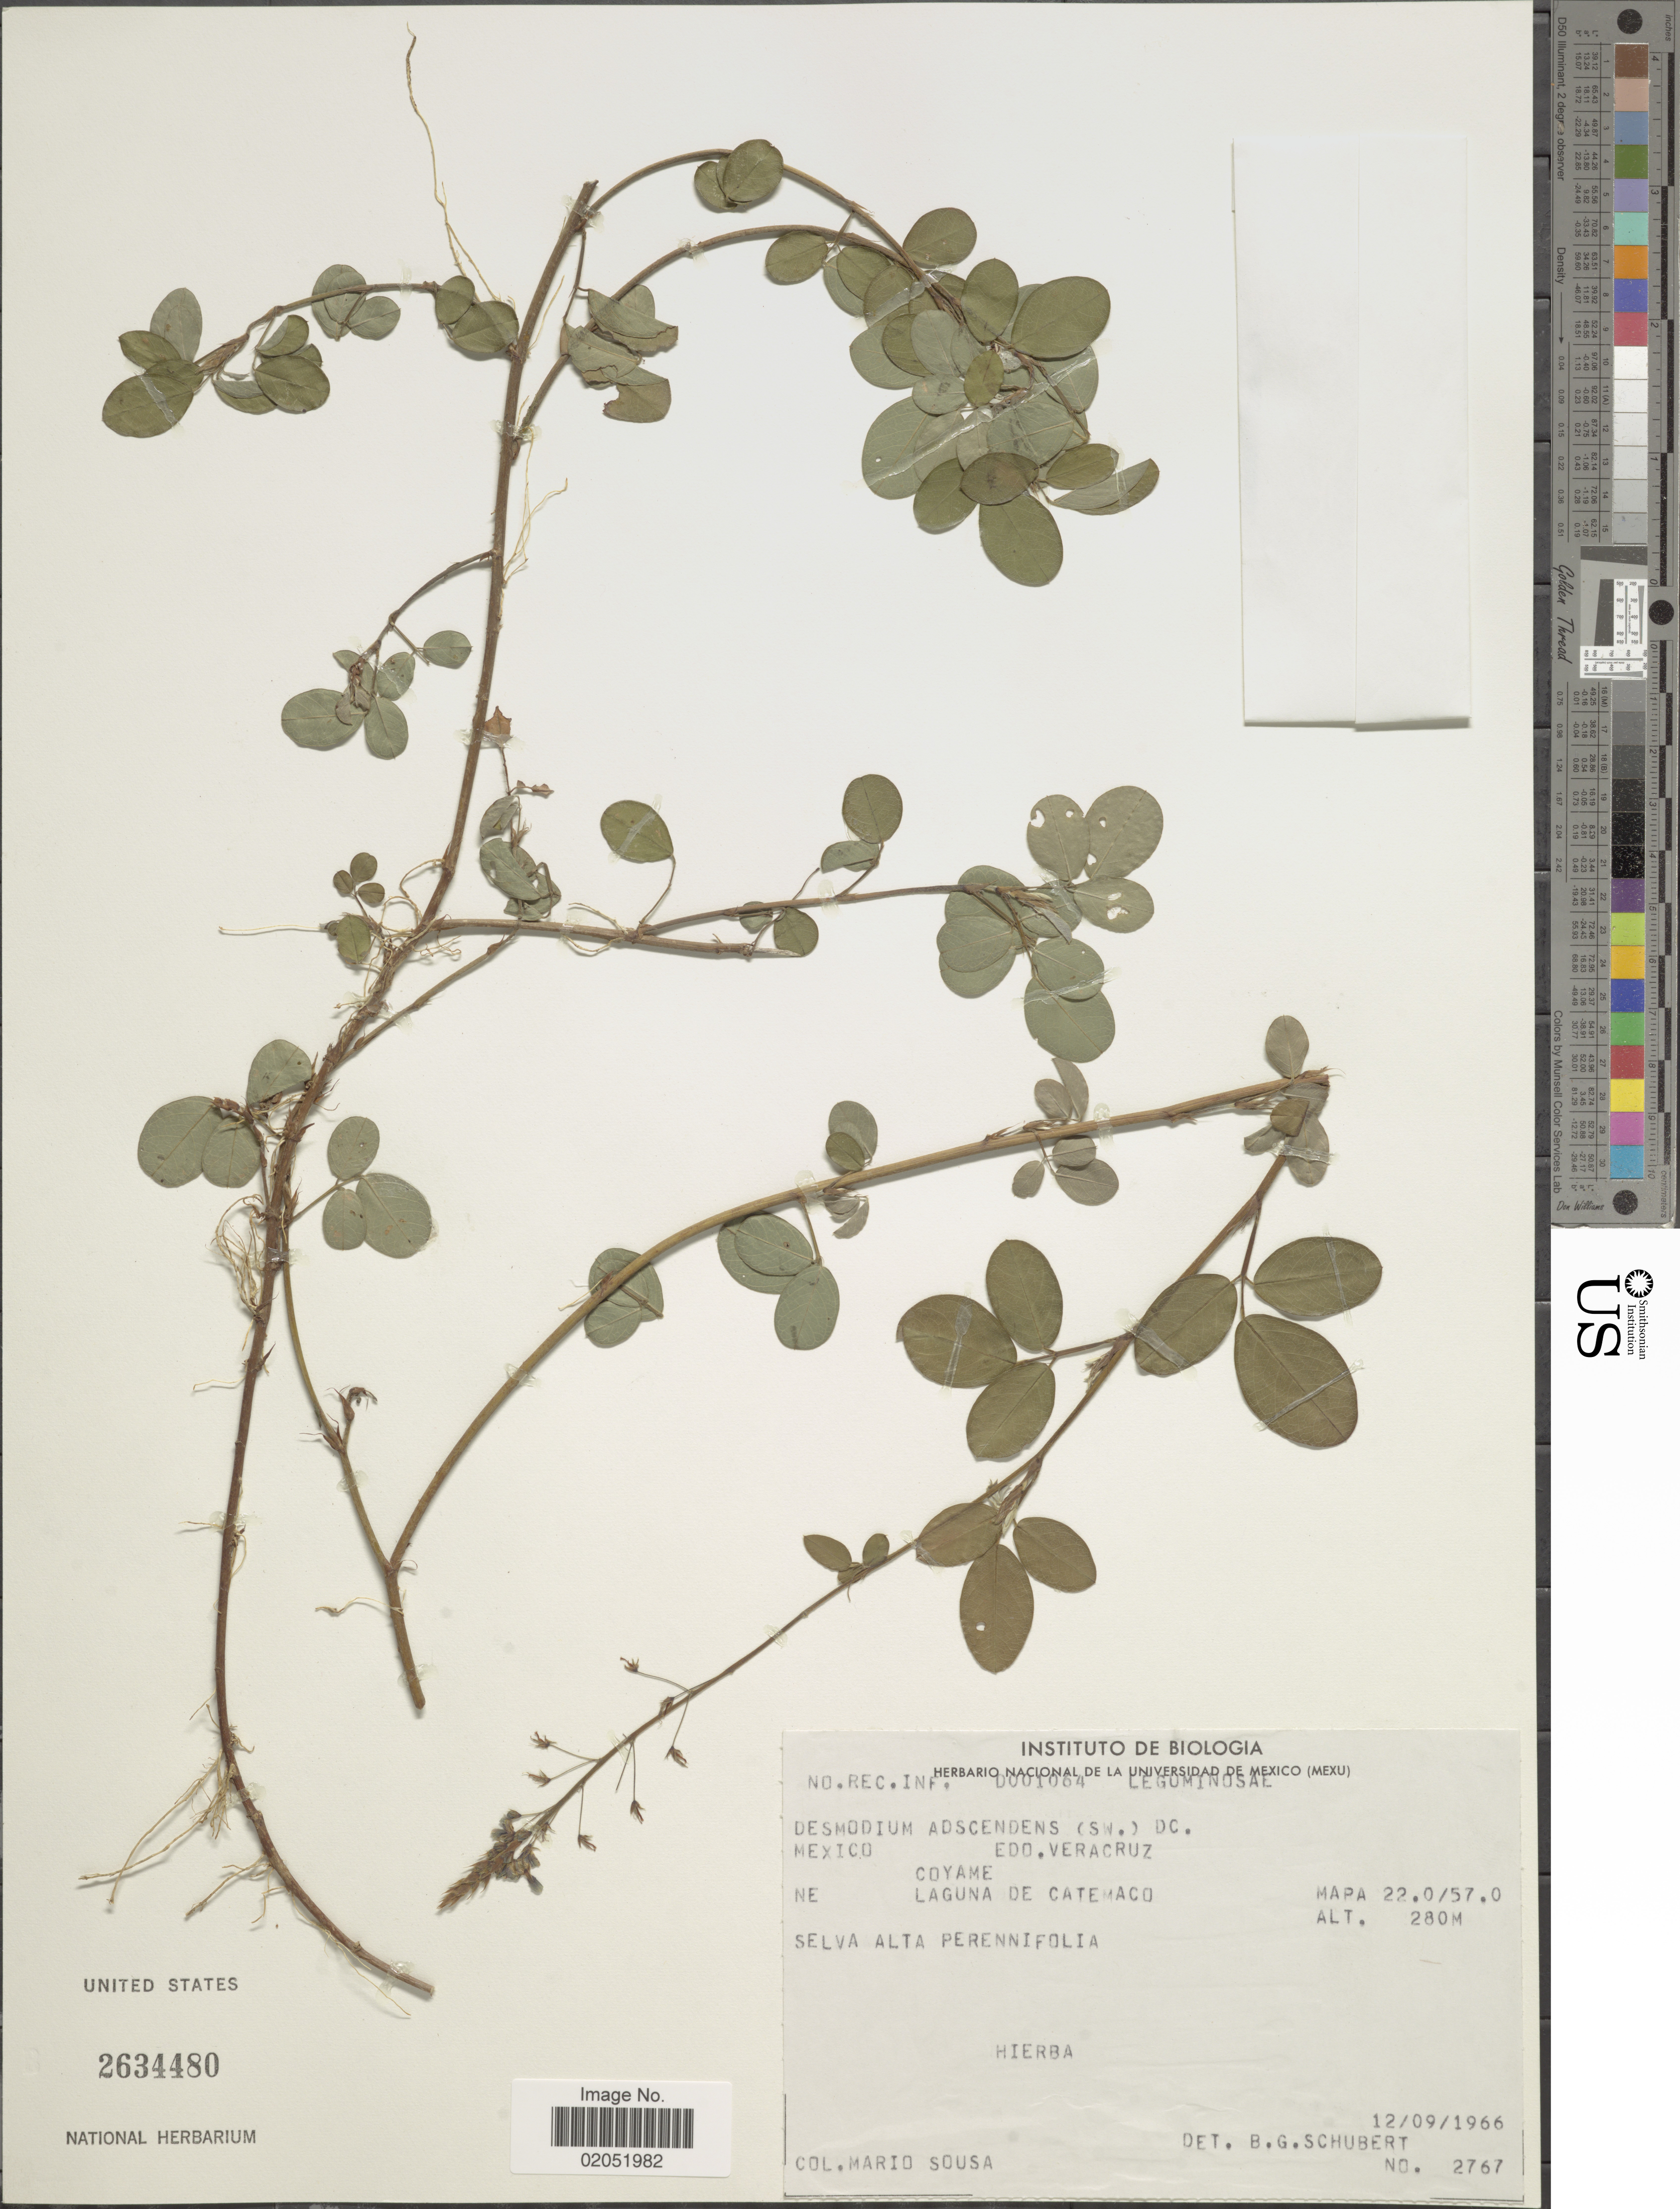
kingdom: Plantae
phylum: Tracheophyta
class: Magnoliopsida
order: Fabales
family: Fabaceae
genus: Grona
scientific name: Grona adscendens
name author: (Sw.) H. Ohashi & K. Ohashi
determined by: Strong, Mark T., (BOT), Smithsonian Institution - National Museum of Natural History (UNITED STATES)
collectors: M. Sousa S.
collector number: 2767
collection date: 1966-09-12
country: Mexico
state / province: Veracruz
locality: Coyame, Laguna de Catemaco, Mapa 22.0 /57.0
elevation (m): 280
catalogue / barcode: US 2634480